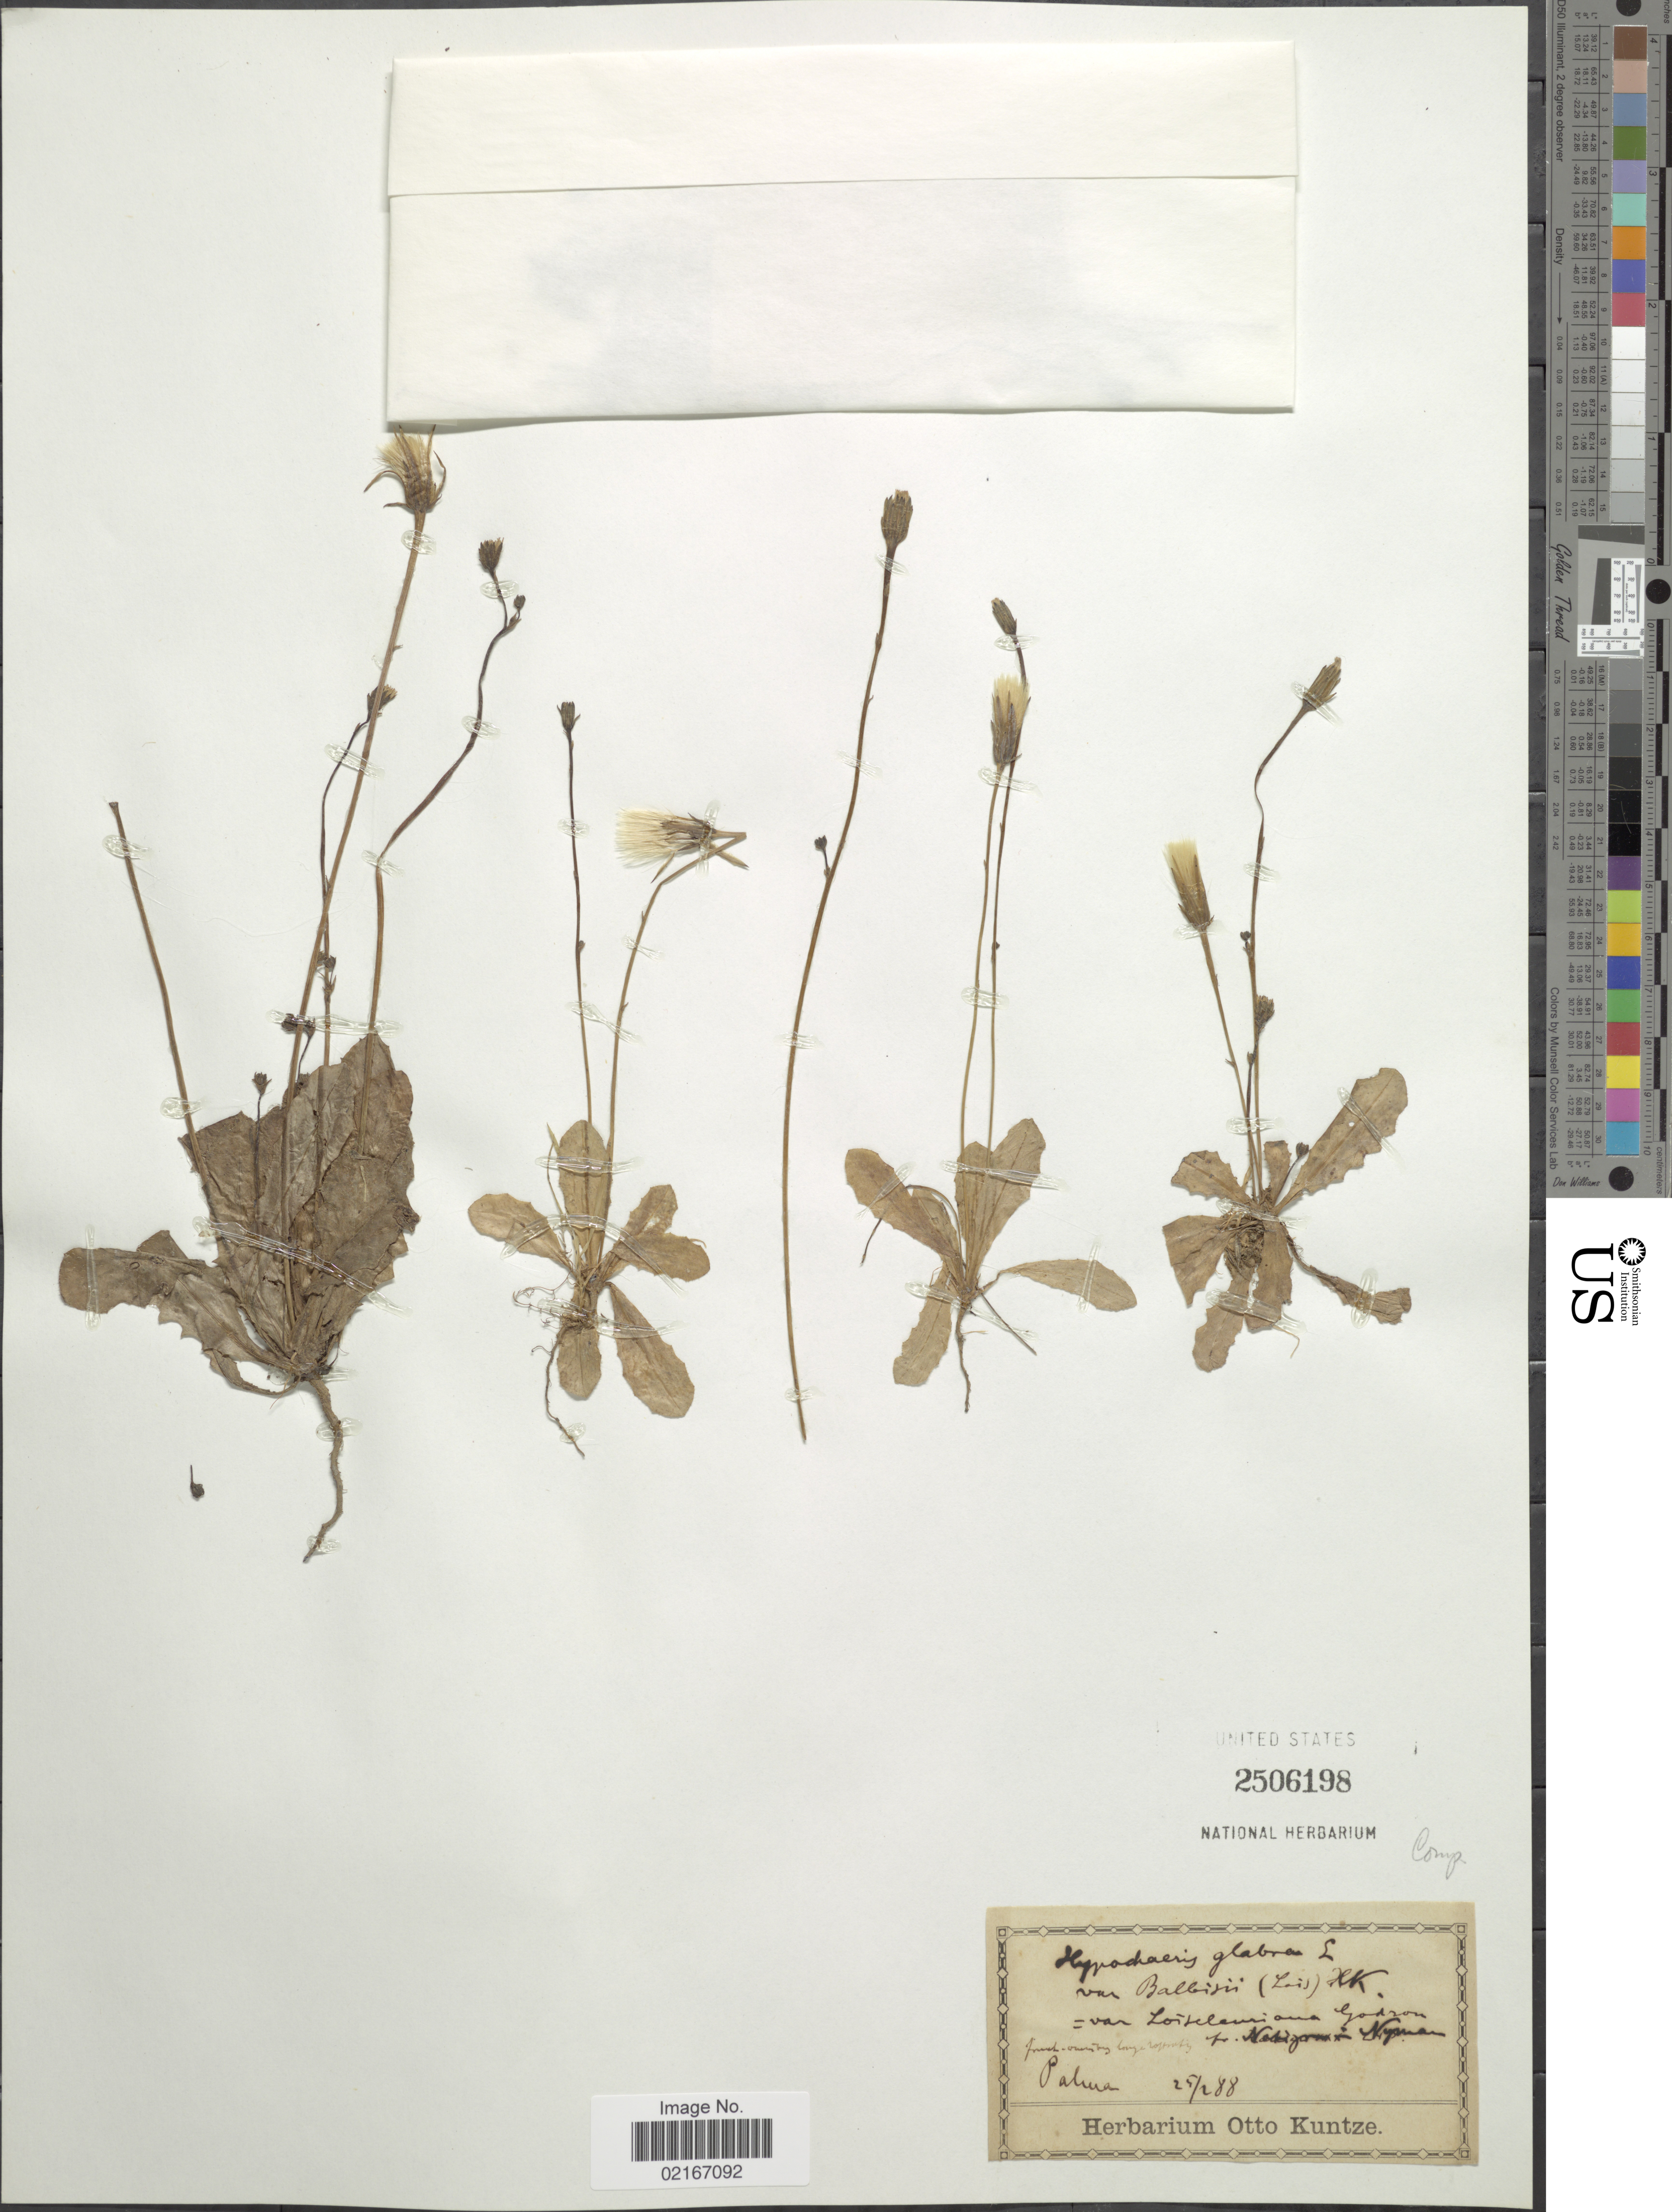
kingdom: Plantae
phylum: Tracheophyta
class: Magnoliopsida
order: Asterales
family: Asteraceae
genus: Hypochaeris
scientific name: Hypochaeris glabra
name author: L.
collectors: ex herb. Otto Kuntze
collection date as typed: Transcribed d/m/y: 25/2/88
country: Italy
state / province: Veneto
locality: Palua, [illegible text]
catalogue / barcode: US 2506198